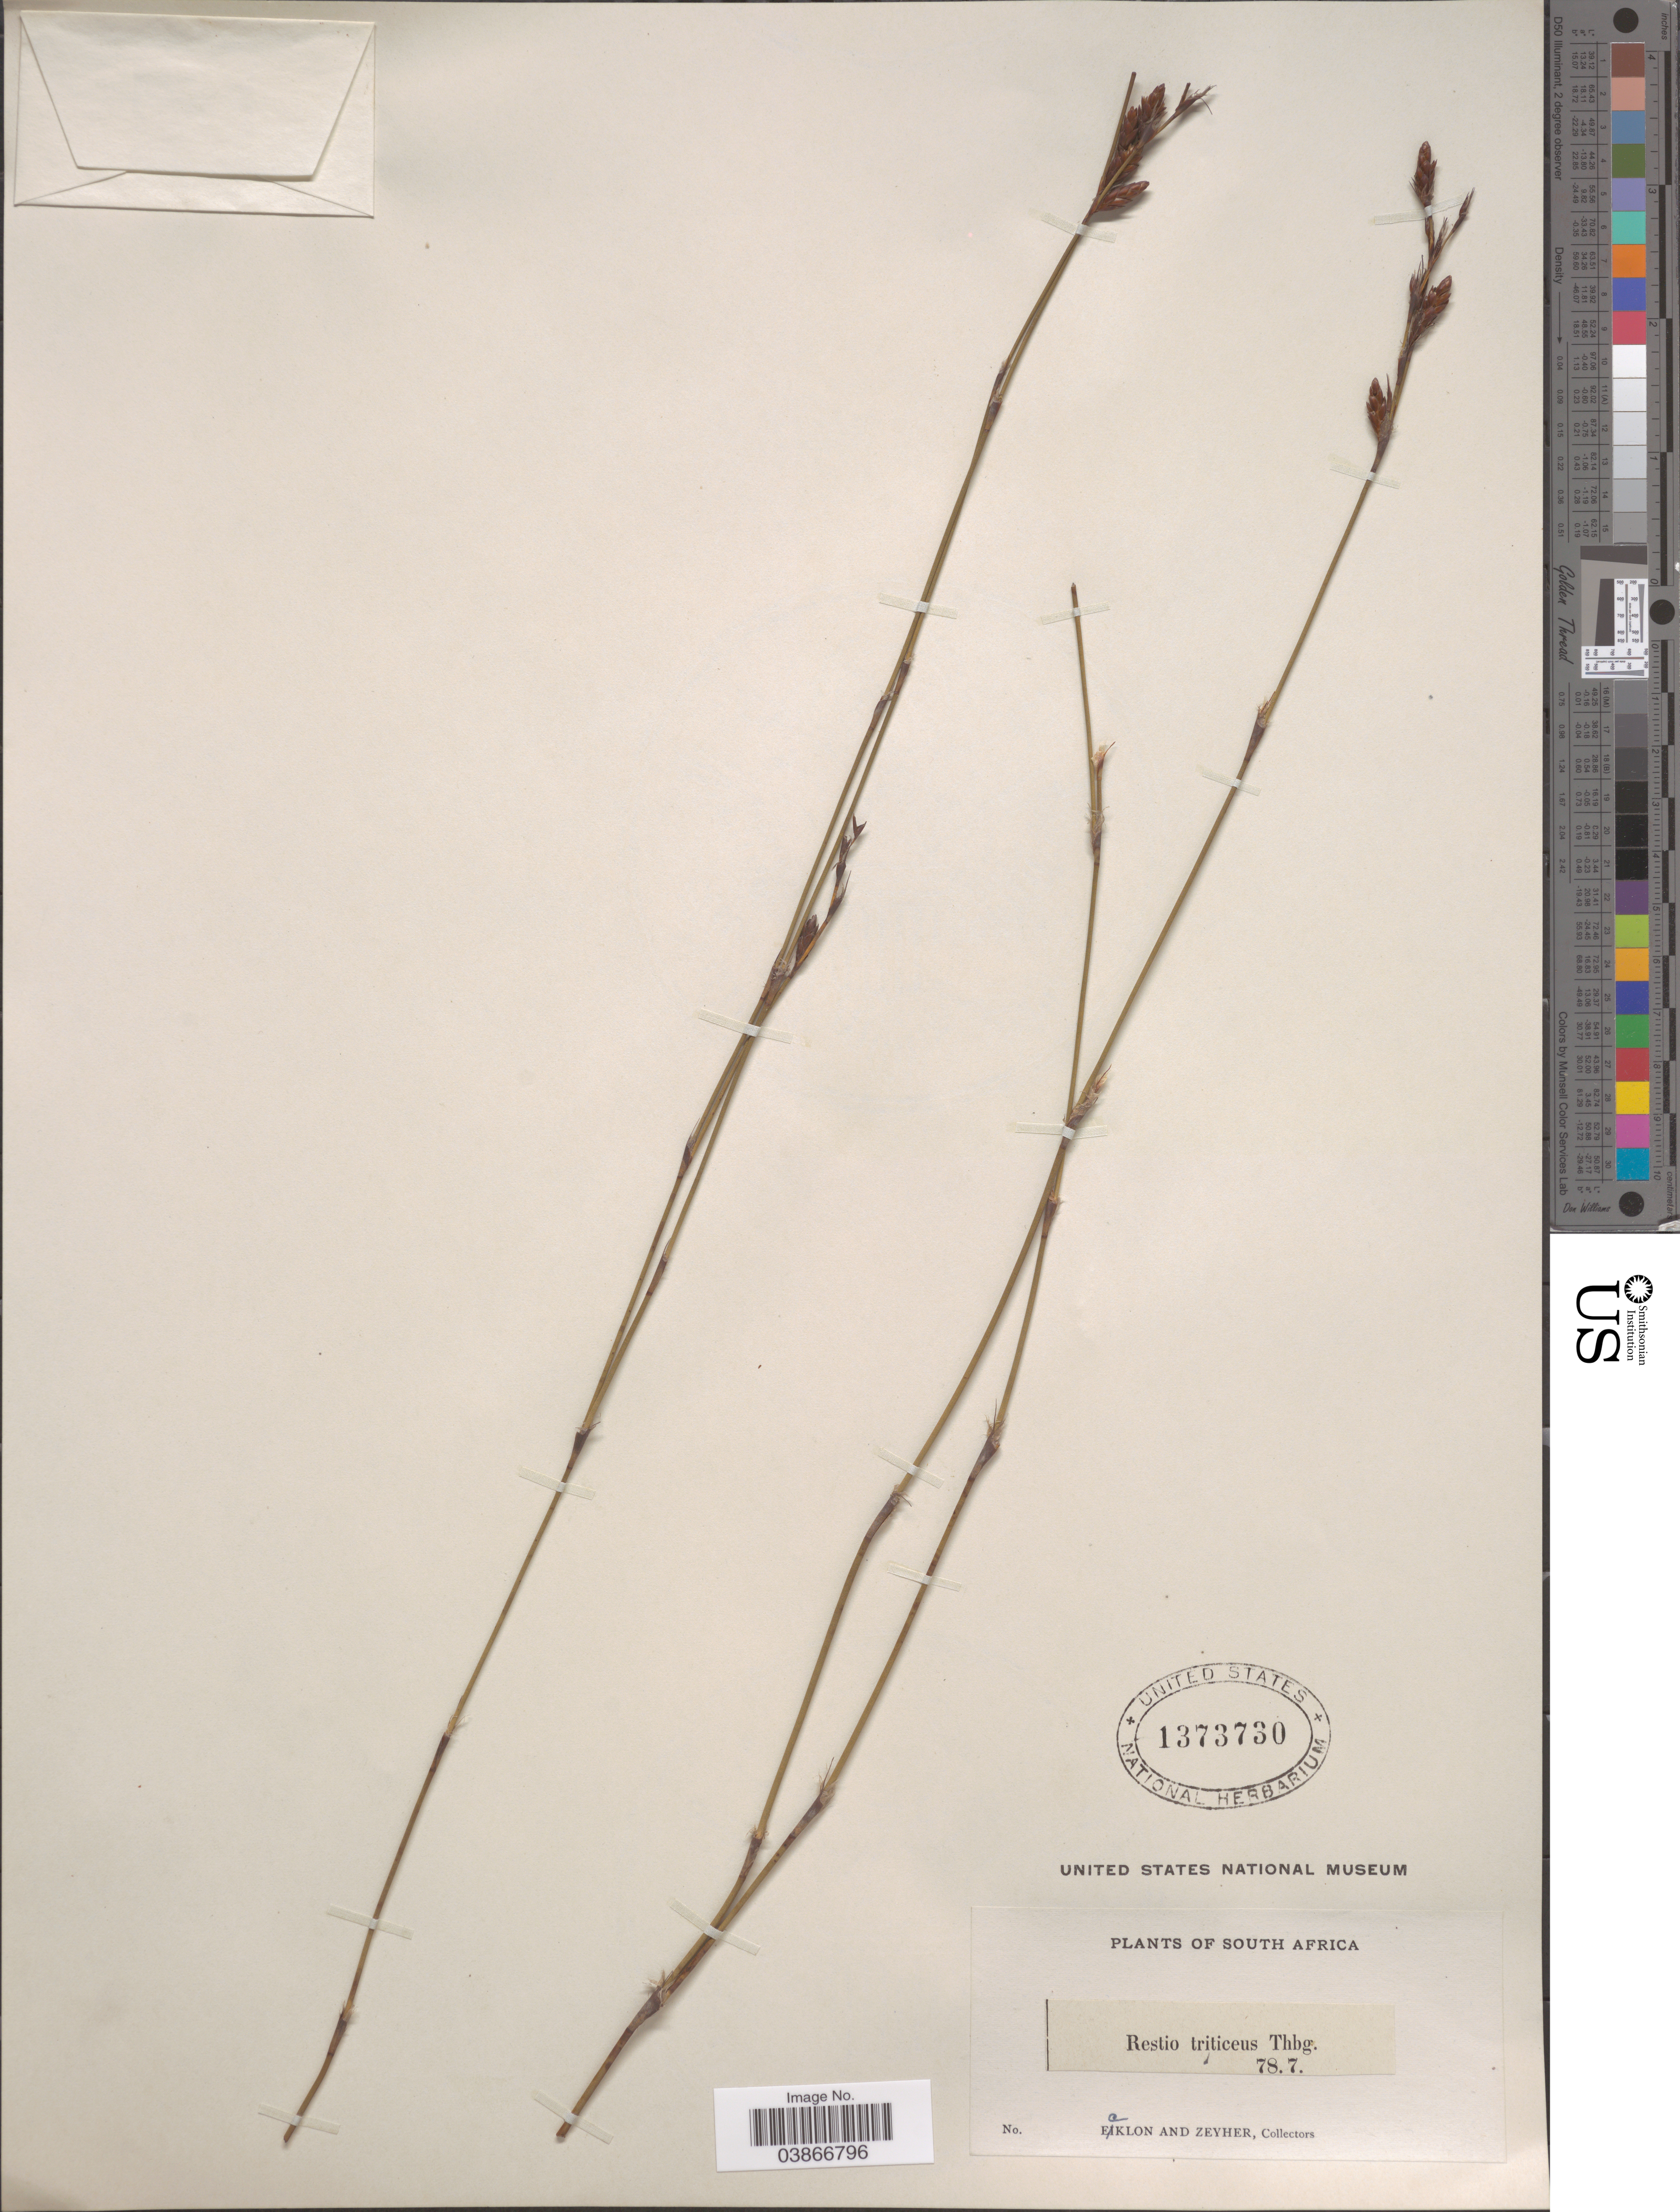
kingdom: Plantae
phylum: Tracheophyta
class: Liliopsida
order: Poales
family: Restionaceae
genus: Restio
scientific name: Restio triticeus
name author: Rottb.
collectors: -. Ecklon & -. Zeyher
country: South Africa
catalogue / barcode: US 1373730